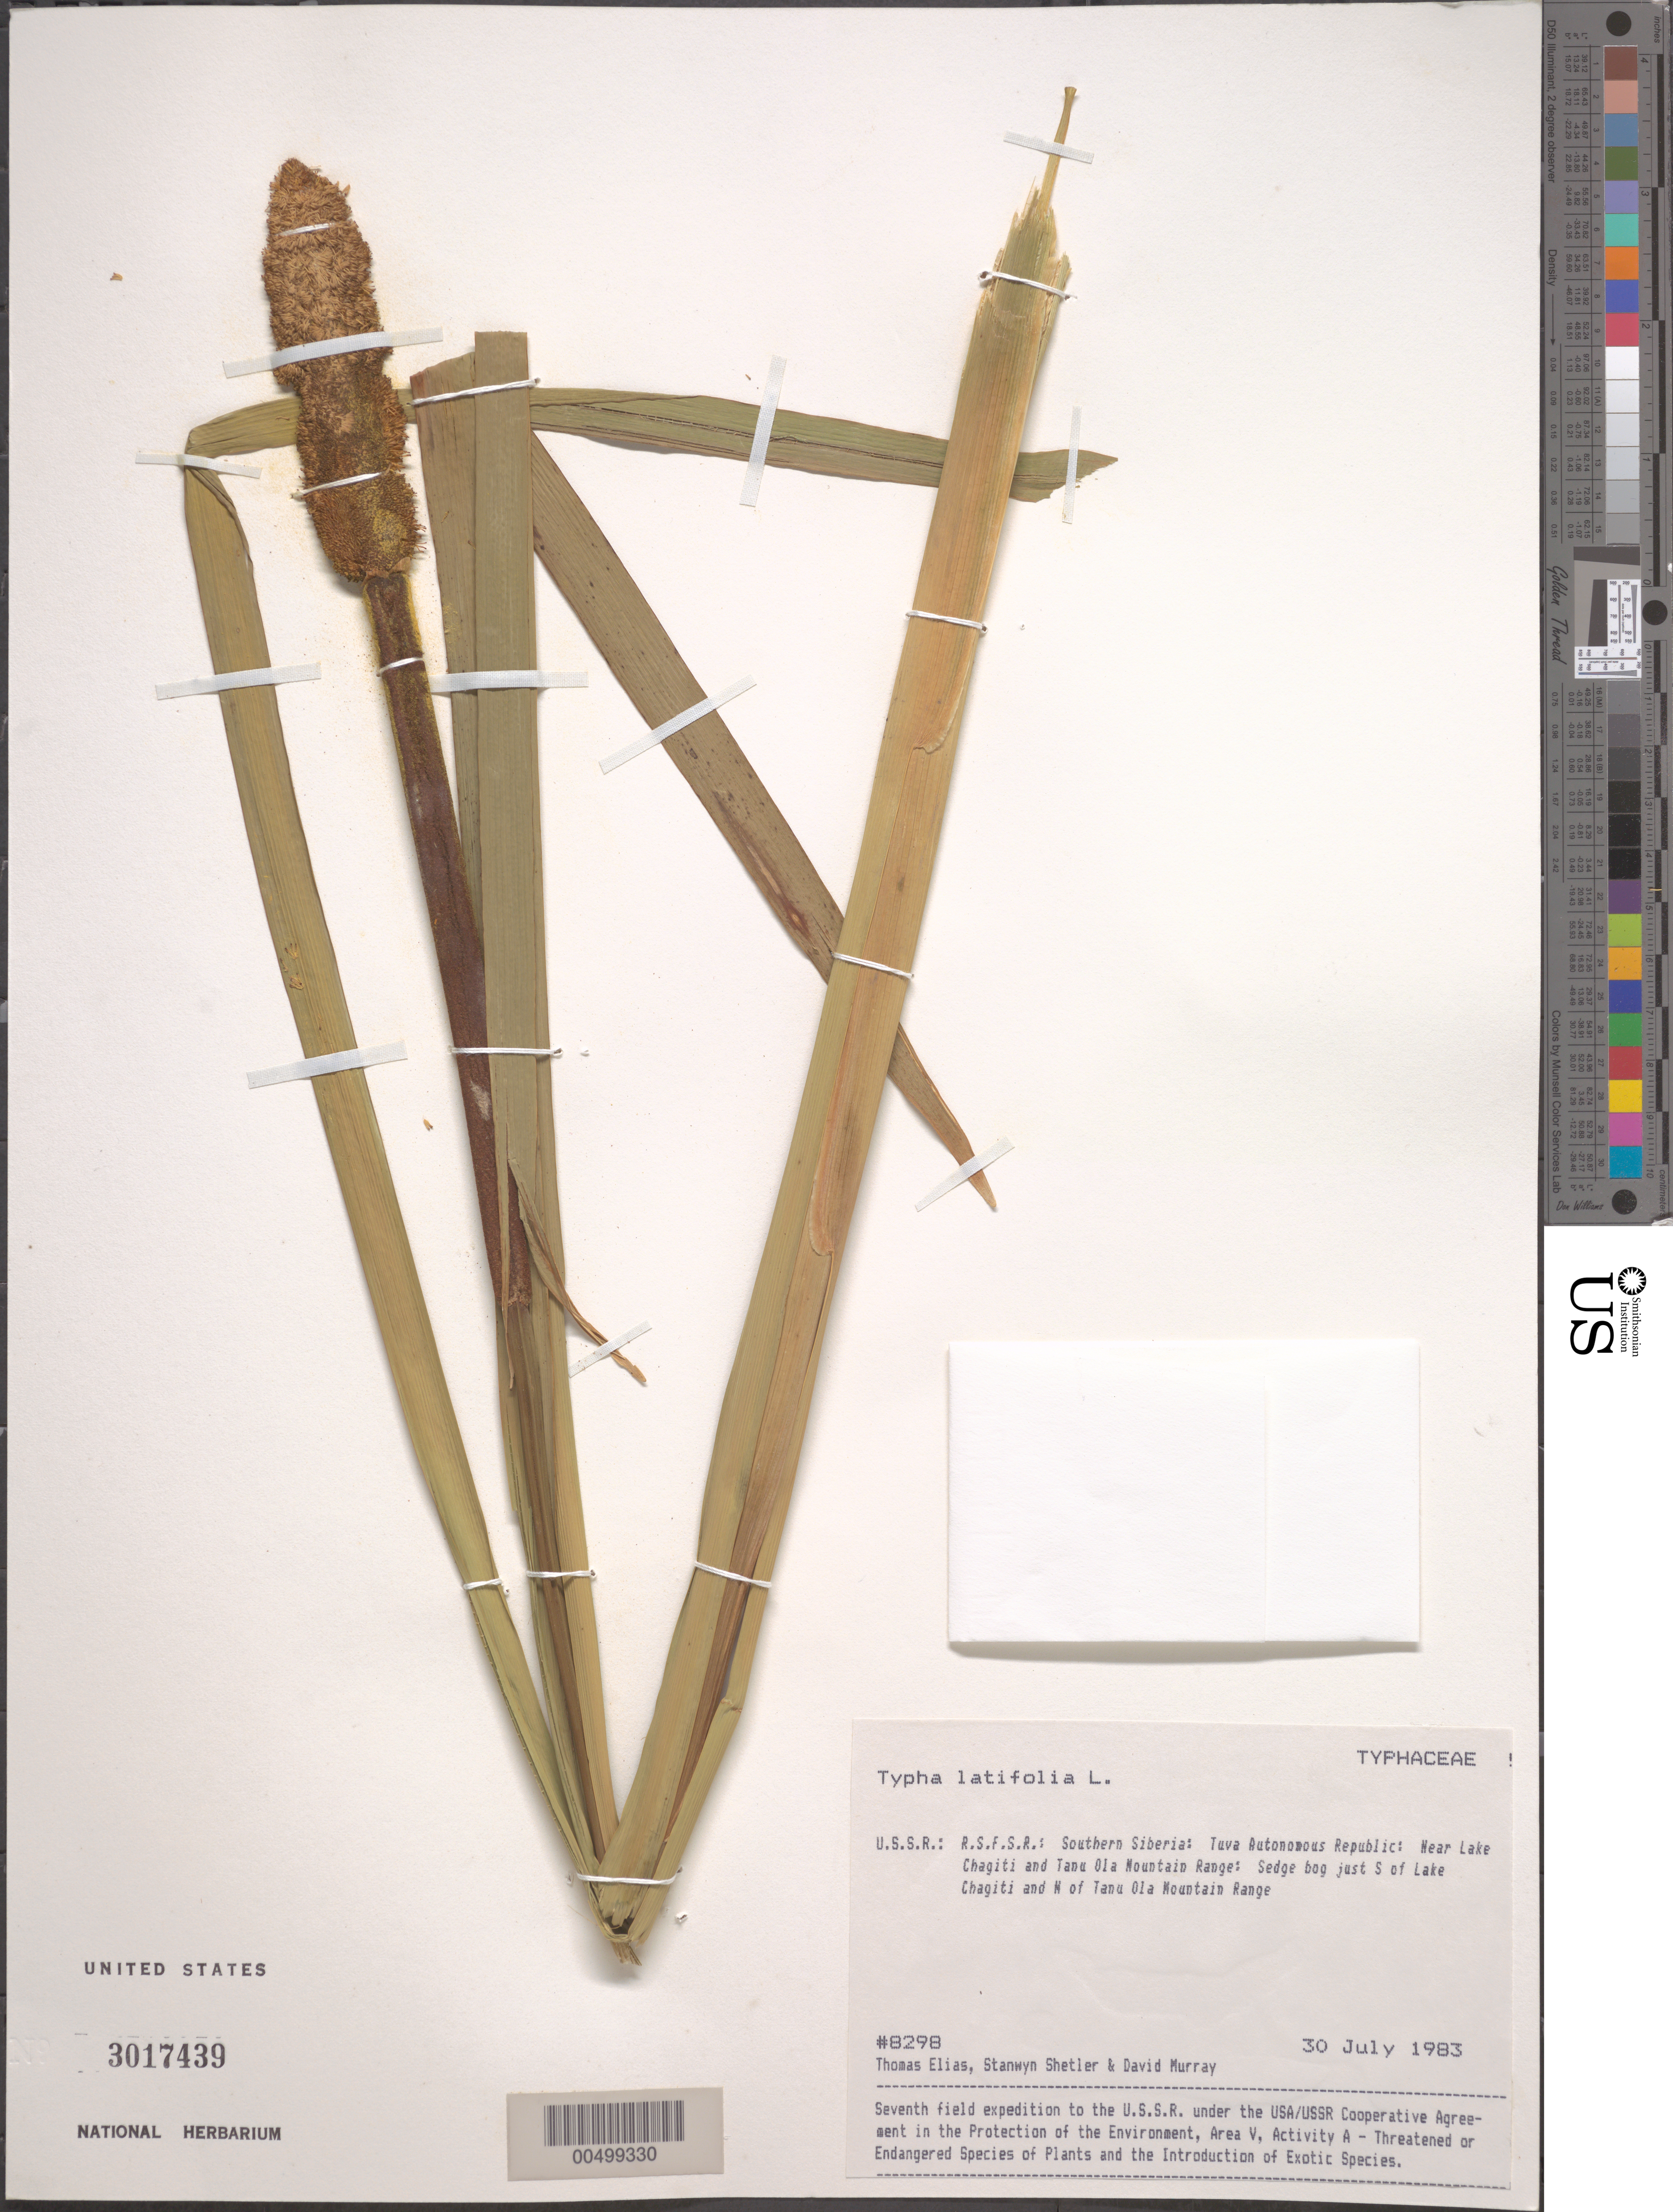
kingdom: Plantae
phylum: Tracheophyta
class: Liliopsida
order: Poales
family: Typhaceae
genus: Typha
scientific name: Typha latifolia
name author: L.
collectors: T. Elias, S. Shetler & D. F. Murray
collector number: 8298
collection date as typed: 30 Jul 1983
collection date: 1983-07-30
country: Russian Federation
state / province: Tuva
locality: Near Lake Chagiti and Tanu Ola Mauntain Range, just S of Lake Chagitai and N of Tannu-Ola Mountain Range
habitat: sedge bog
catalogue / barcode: US 3017439